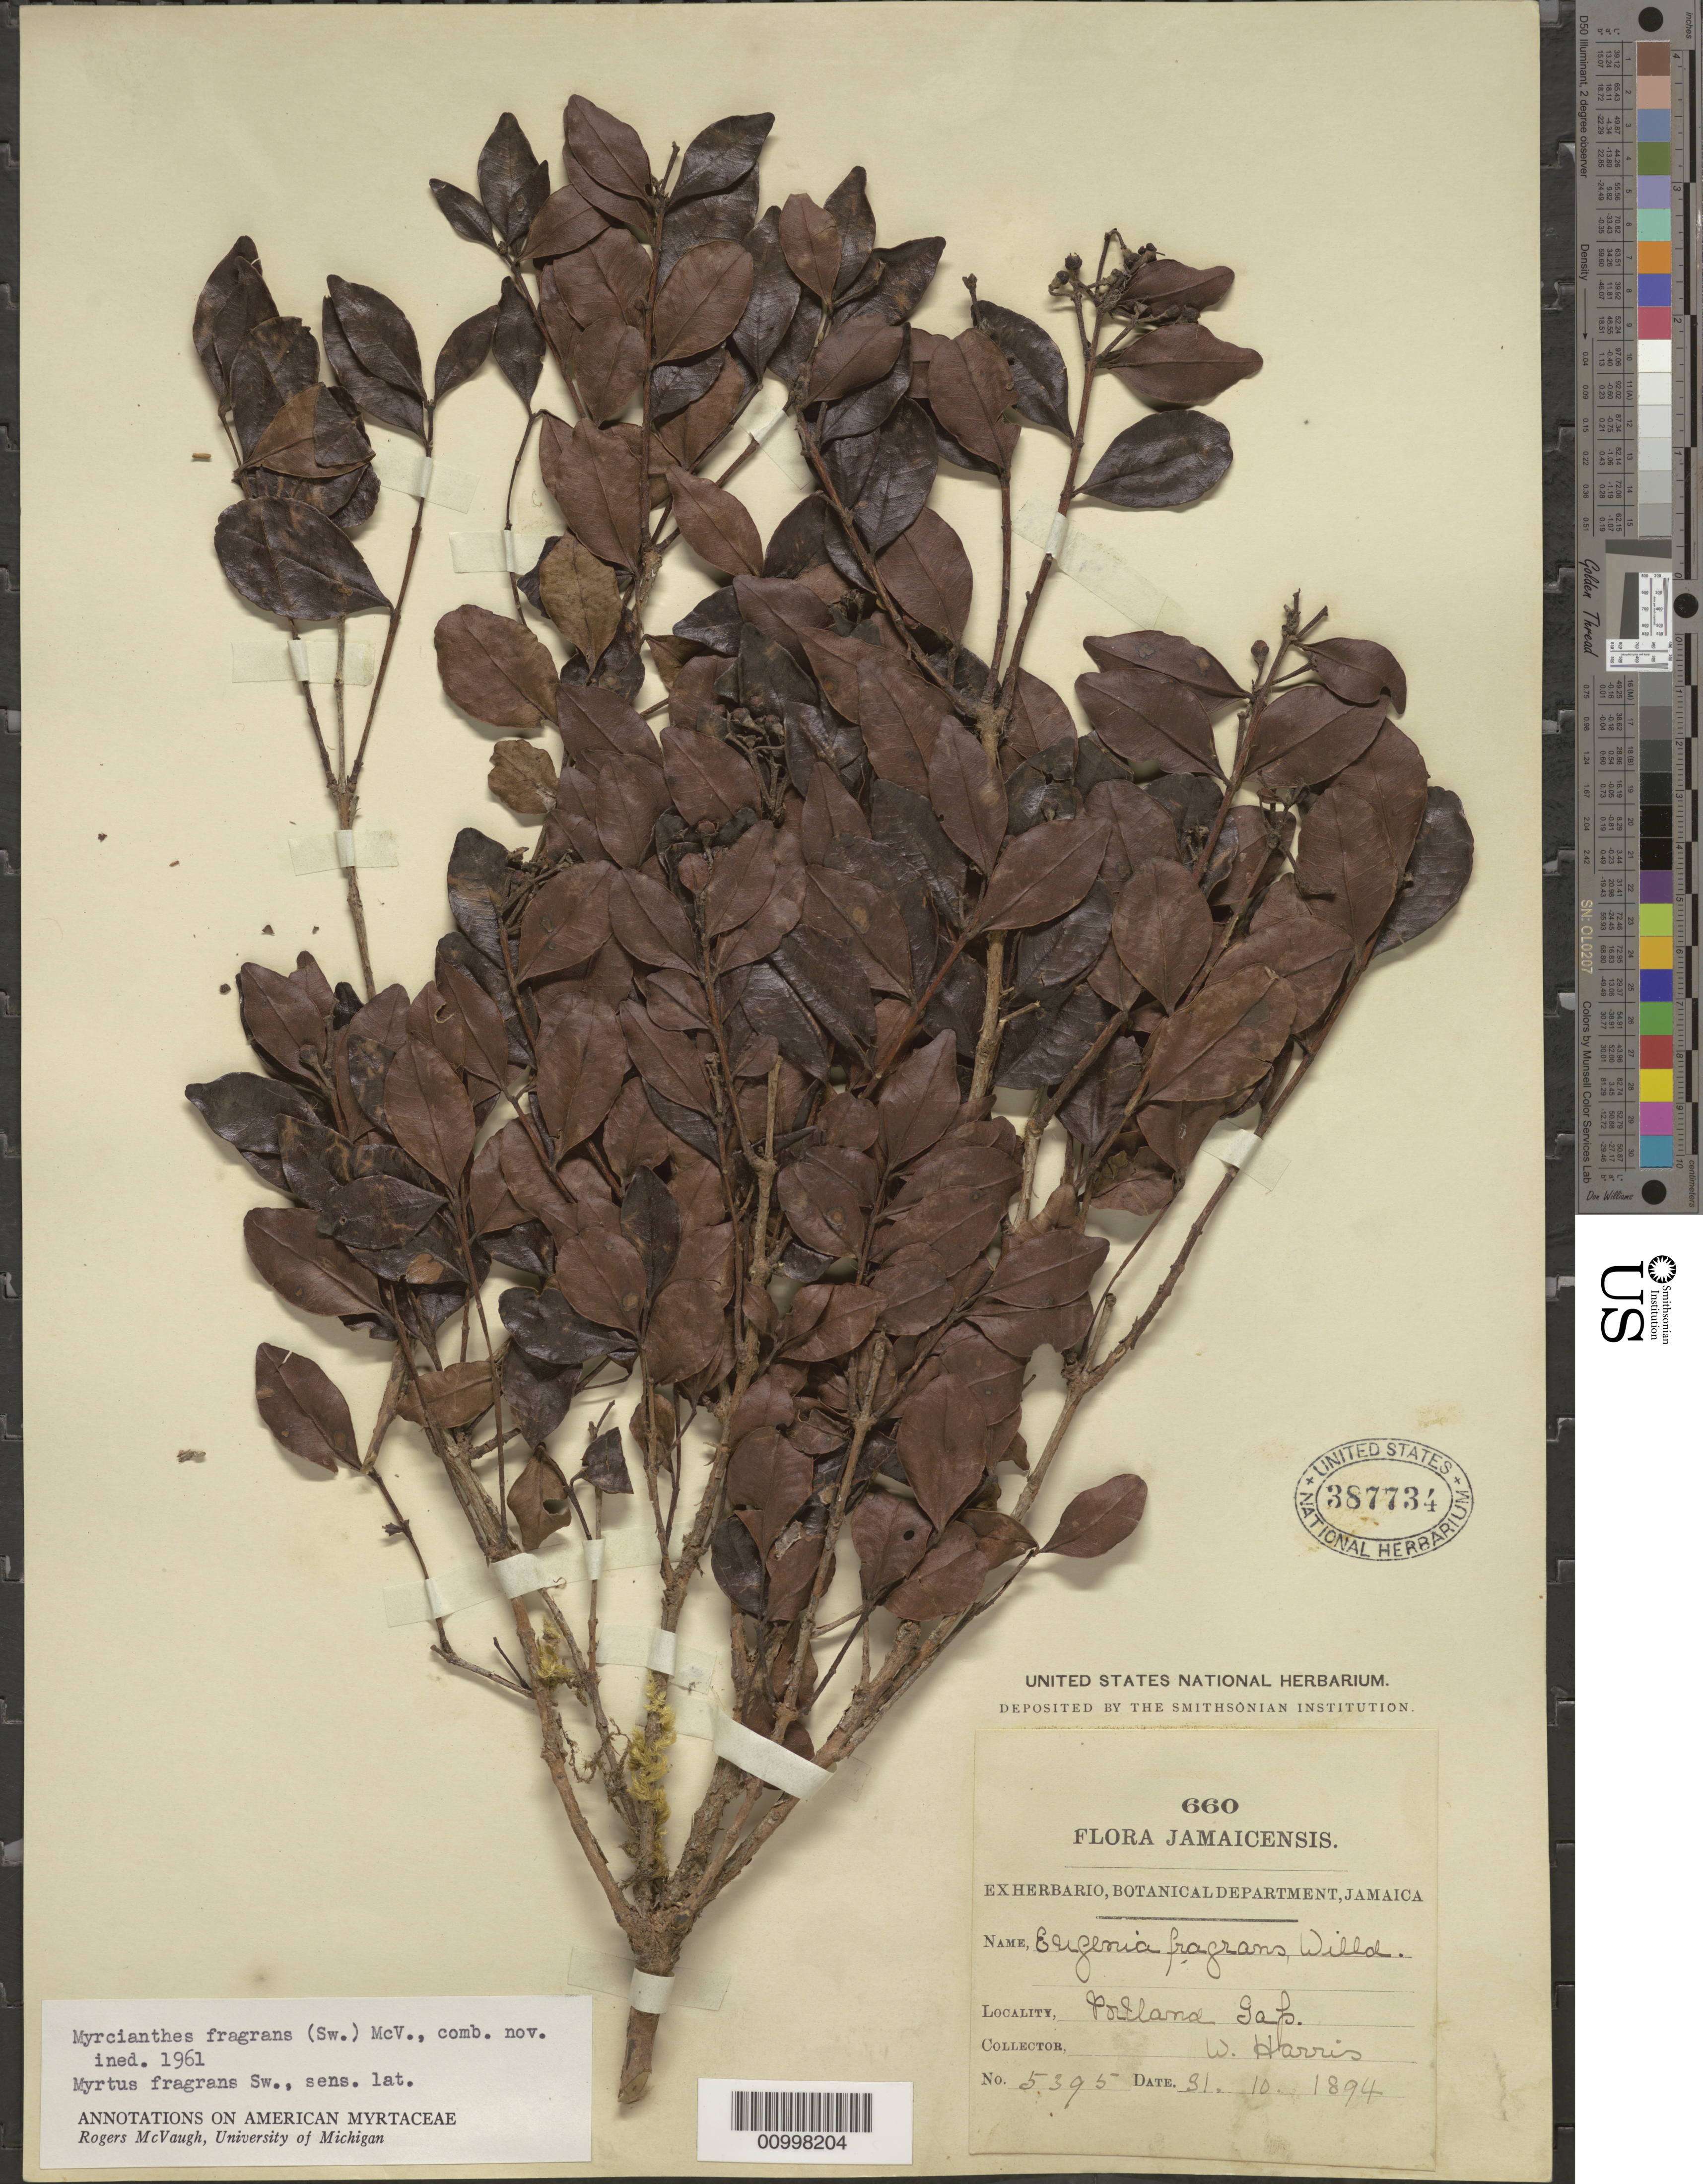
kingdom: Plantae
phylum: Tracheophyta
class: Magnoliopsida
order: Myrtales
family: Myrtaceae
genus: Myrcianthes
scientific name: Myrcianthes fragrans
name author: (Sw.) McVaugh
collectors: W. Harris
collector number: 5395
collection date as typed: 31 Oct 1894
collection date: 1894-10-31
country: Jamaica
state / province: Portland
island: Jamaica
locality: Portland Gap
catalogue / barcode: US 387734